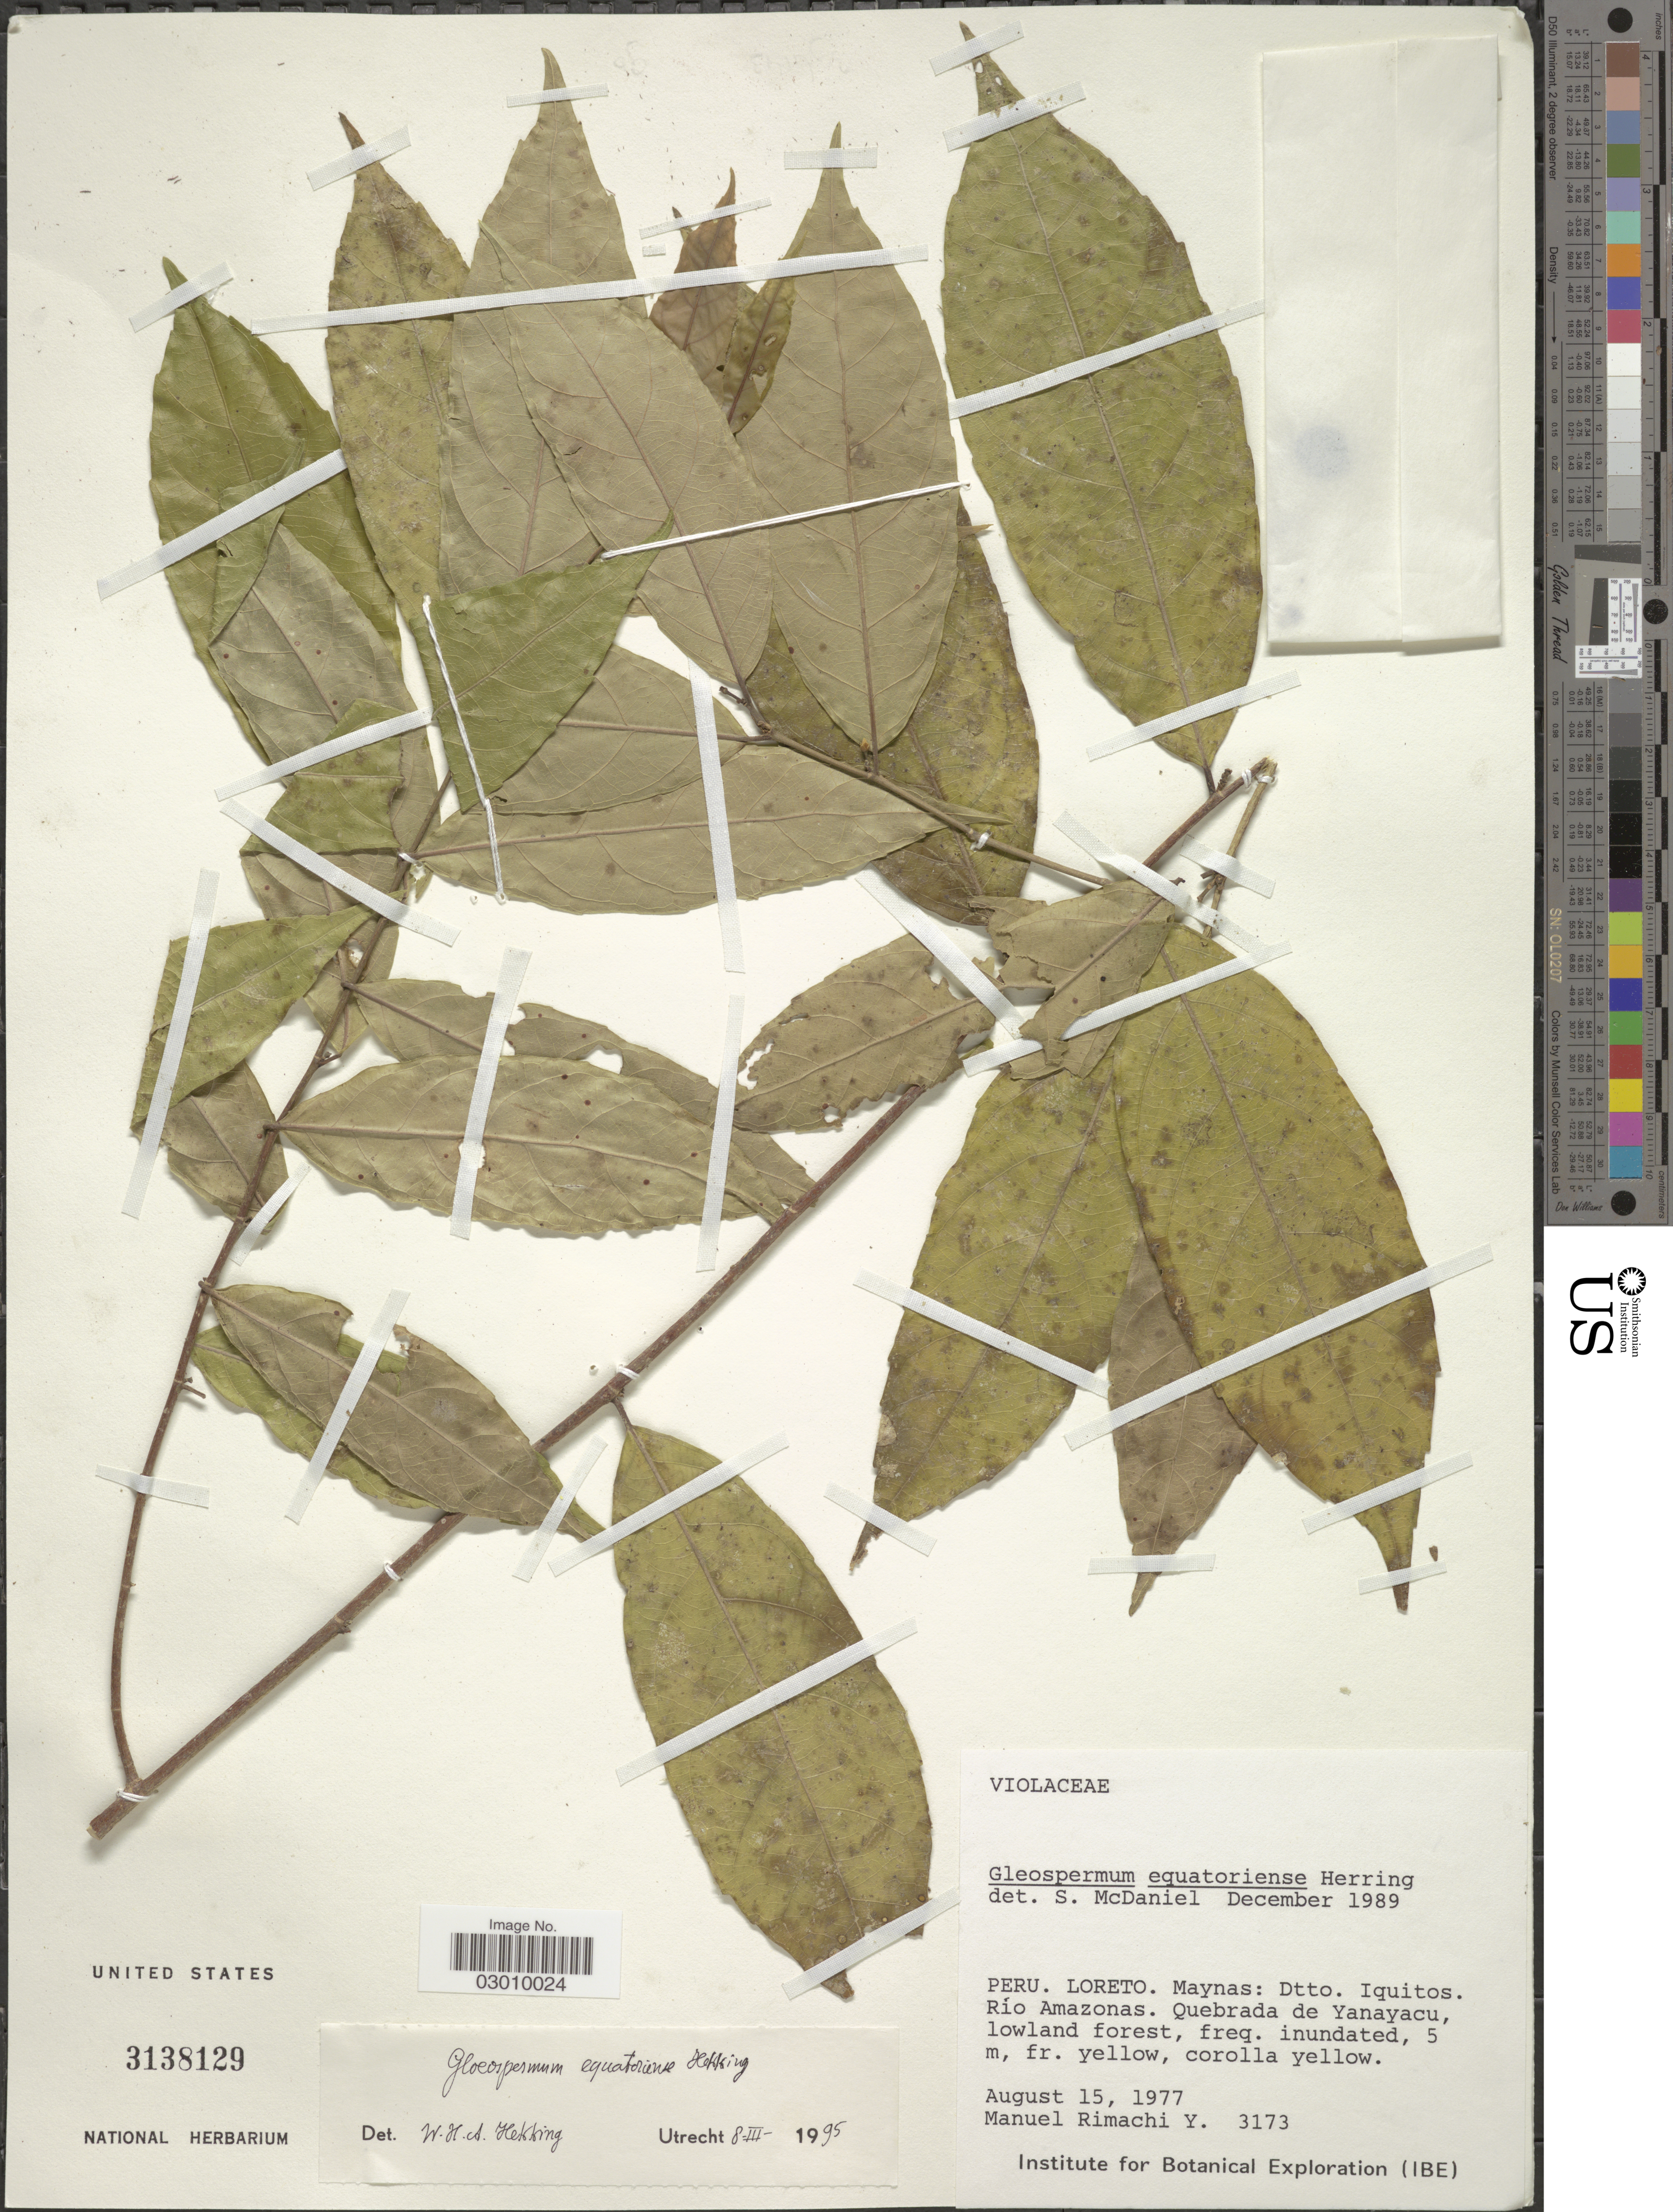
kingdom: Plantae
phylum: Tracheophyta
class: Magnoliopsida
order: Malpighiales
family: Violaceae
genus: Gloeospermum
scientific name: Gloeospermum equatoriense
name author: Hekking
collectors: M. Rimachi Y.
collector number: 3173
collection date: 1977-08-15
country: Peru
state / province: Loreto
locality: Maynas: Dtto. Iquitos, Río Amazonas, Quebrada de Yanayacu, lowland forest.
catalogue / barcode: US 3138129